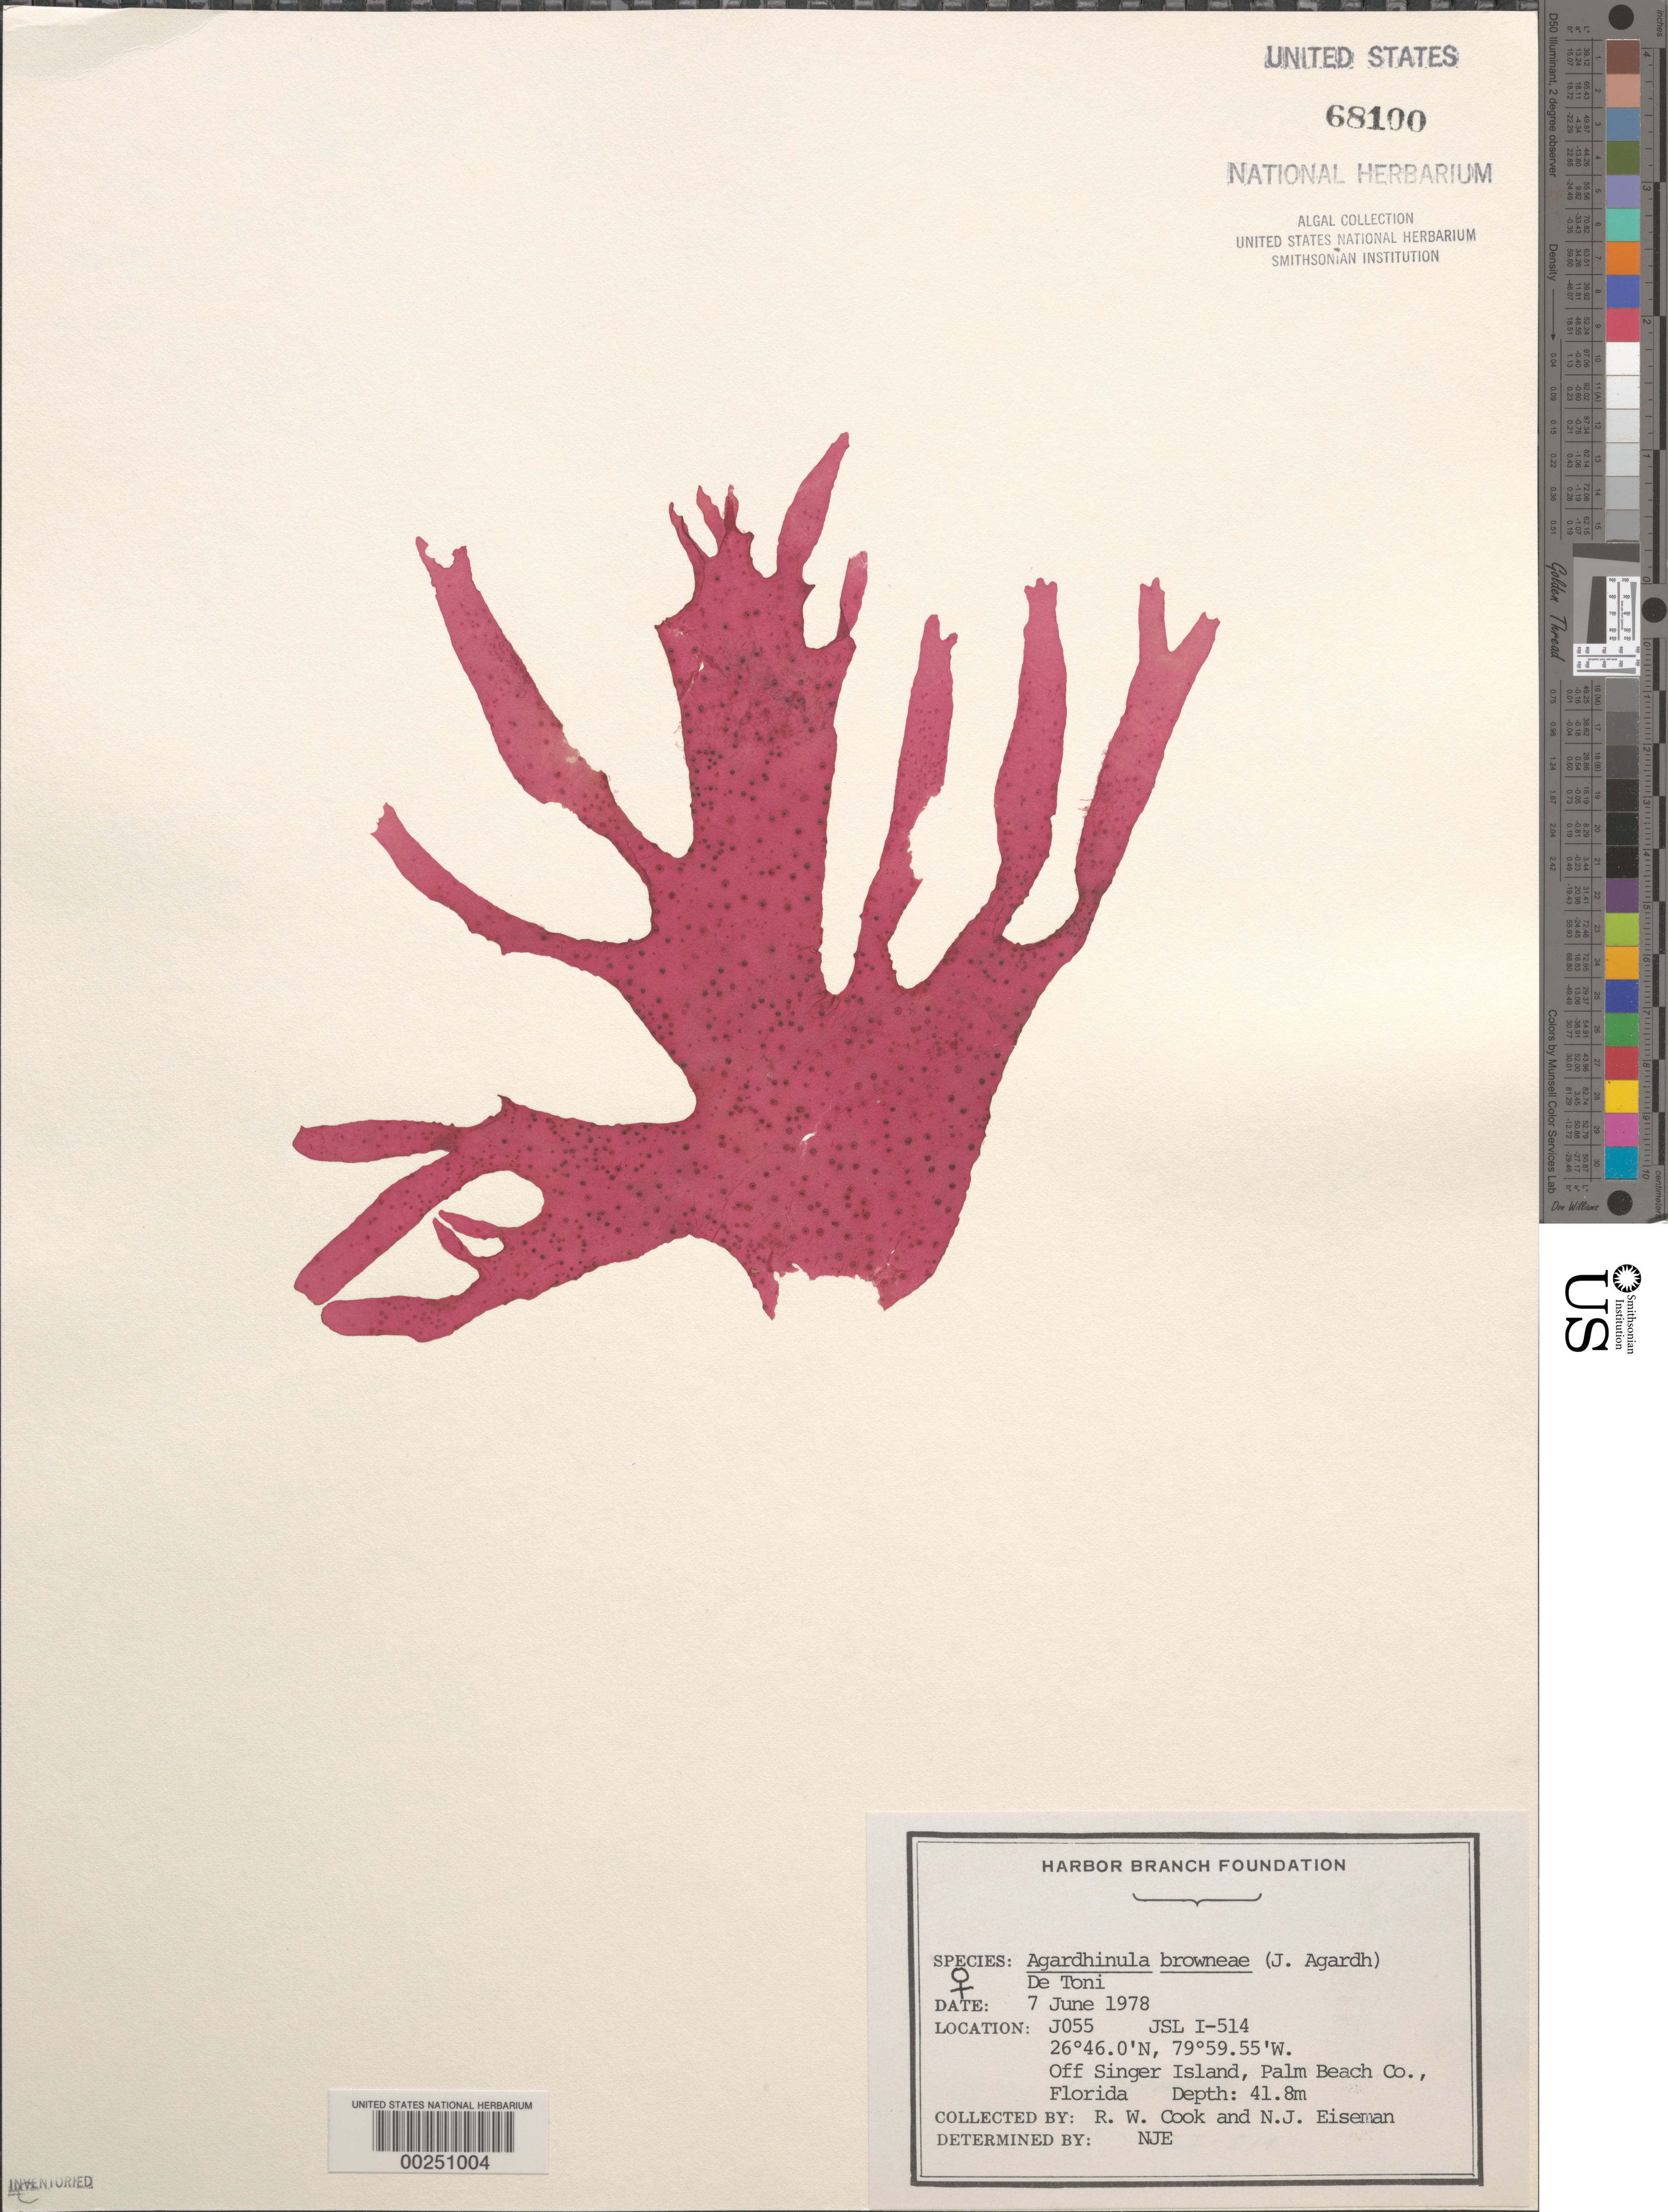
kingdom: Plantae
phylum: Rhodophyta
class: Florideophyceae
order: Rhodymeniales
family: Rhodymeniaceae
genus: Agardhinula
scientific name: Agardhinula browneae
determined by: Eiseman, N. J.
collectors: R. W. Cook & N. J. Eiseman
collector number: JSL I-514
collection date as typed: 07 Jun 1978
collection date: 1978-06-07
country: United States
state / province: Florida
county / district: Palm Beach County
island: Singer Island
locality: Off Singer Island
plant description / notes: Johnson Sea Link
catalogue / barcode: US 68100